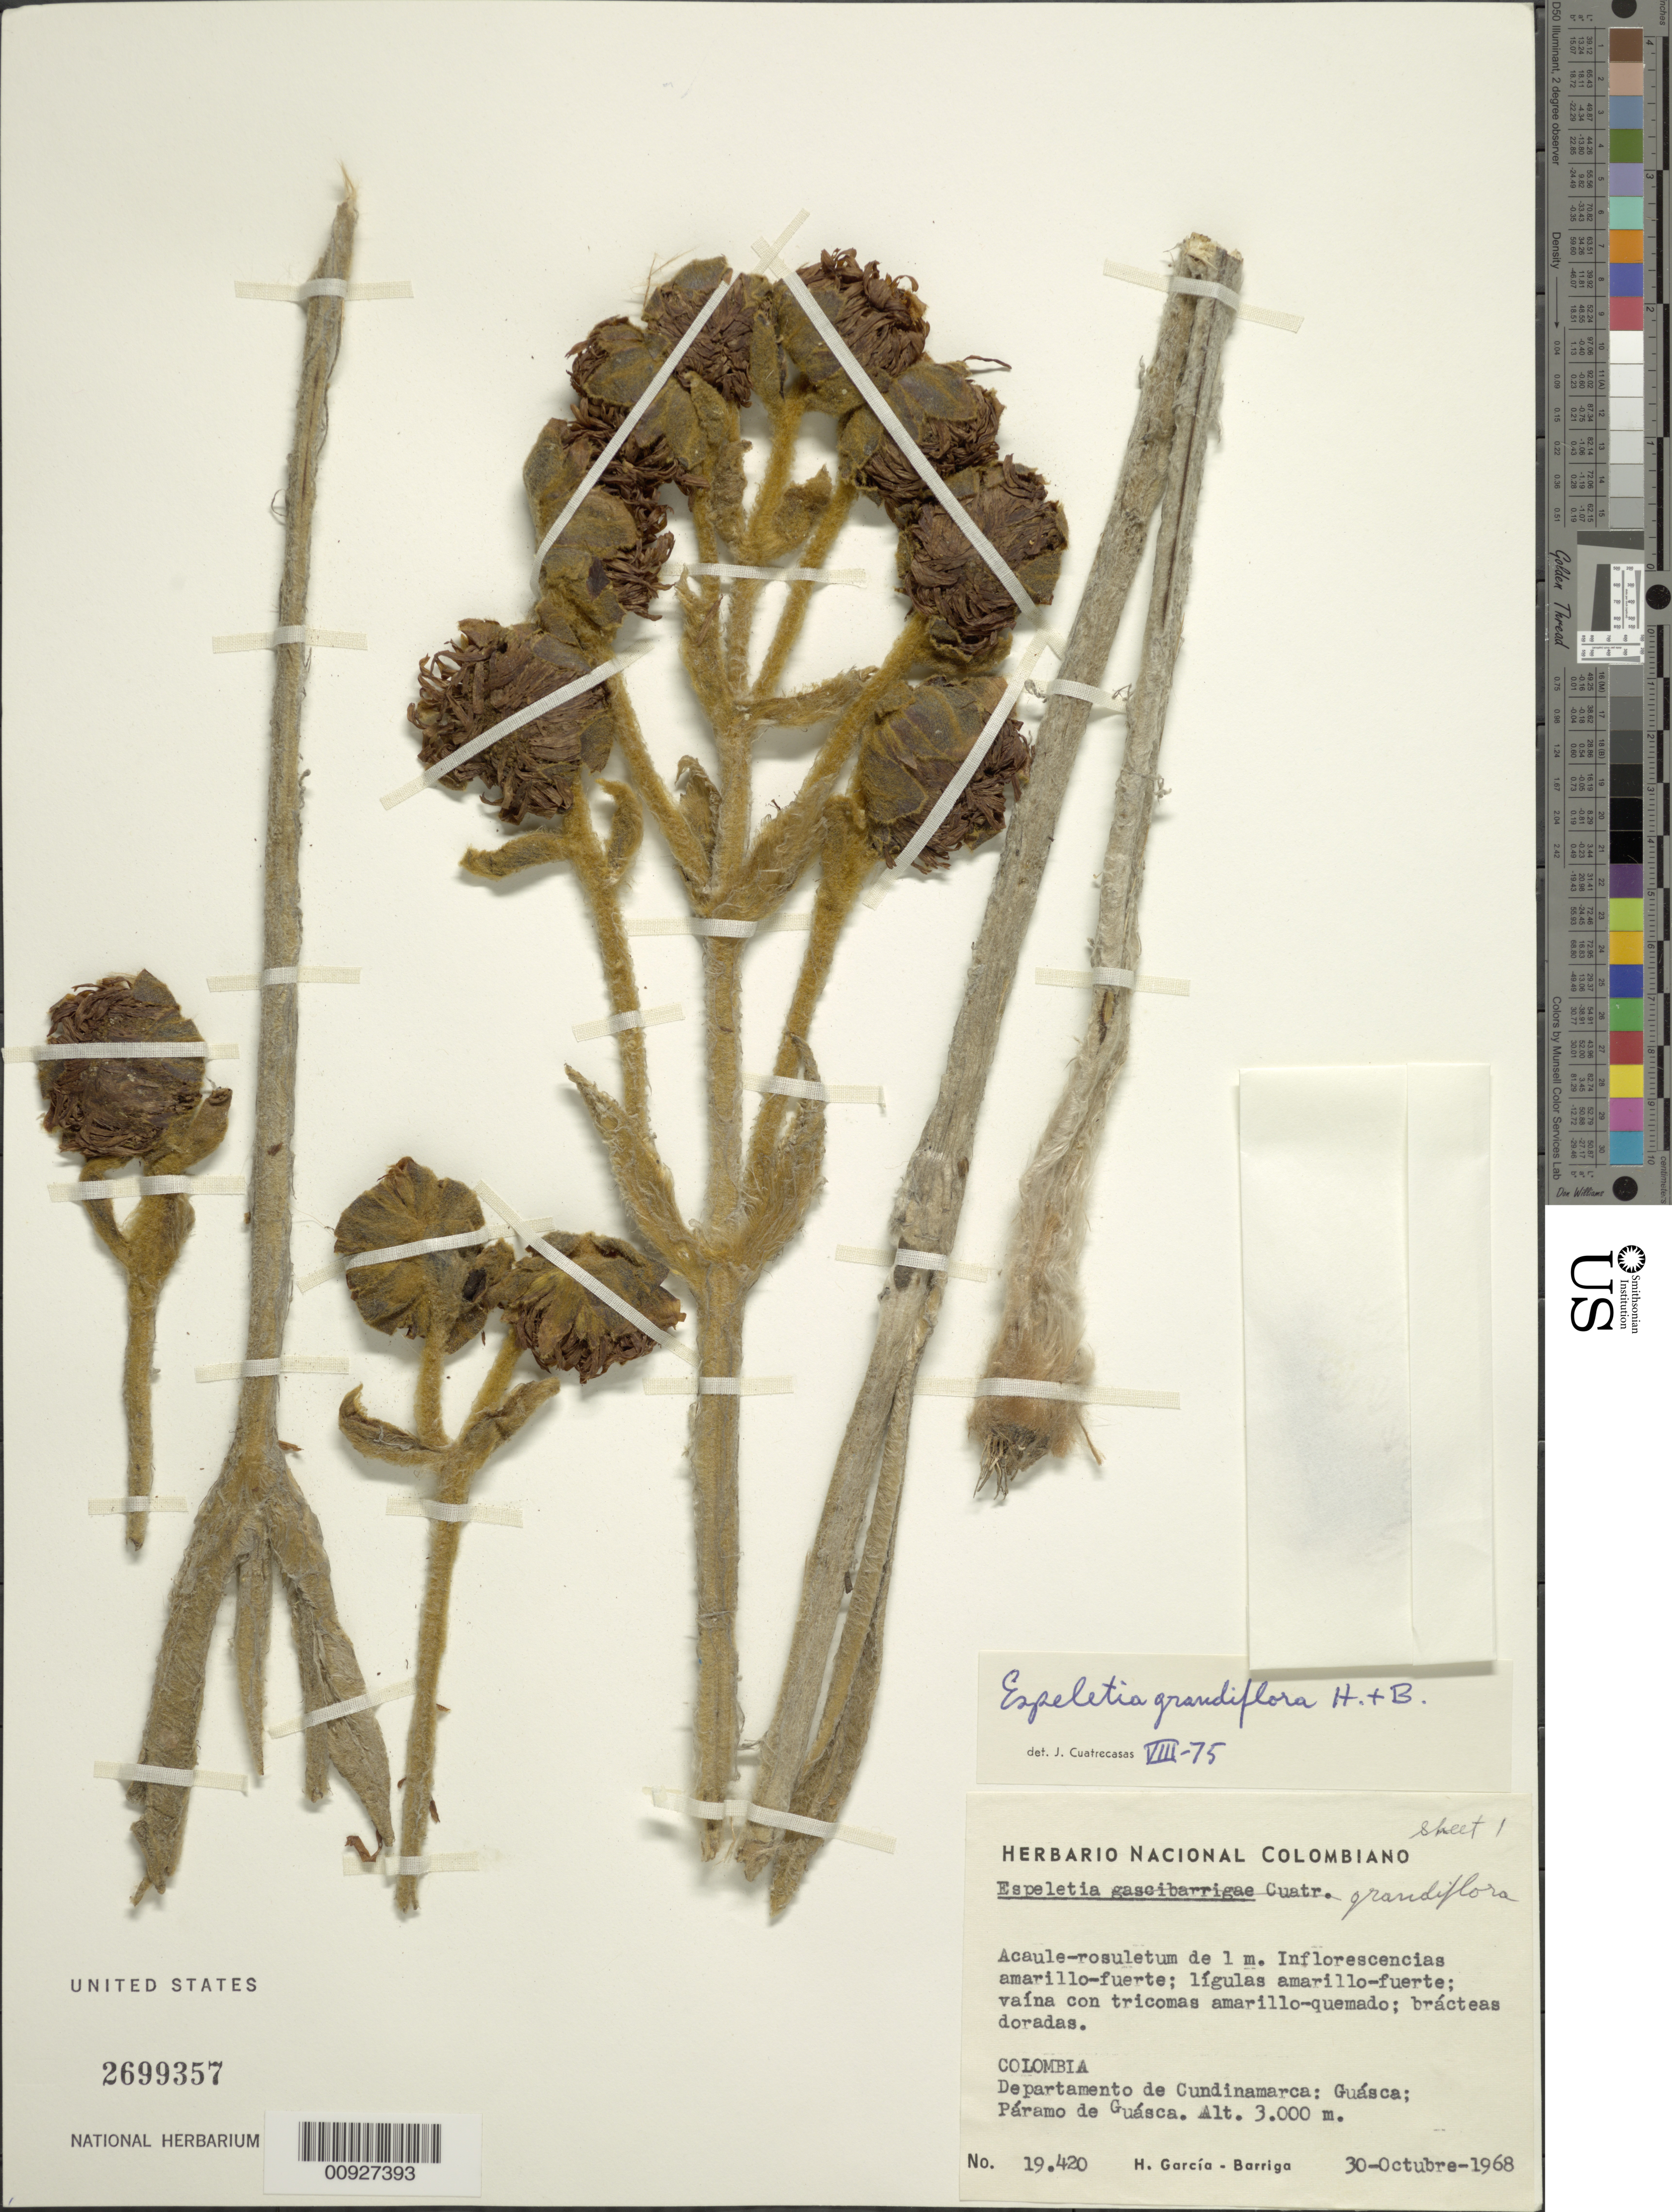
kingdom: Plantae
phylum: Tracheophyta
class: Magnoliopsida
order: Asterales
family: Asteraceae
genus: Espeletia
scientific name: Espeletia grandiflora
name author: Humb. & Bonpl.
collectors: H. García Barriga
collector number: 19420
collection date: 1968-10-30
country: Colombia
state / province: Cundinamarca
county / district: Guasca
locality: Páramo de Guasca.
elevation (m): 3000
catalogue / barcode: US 2699357